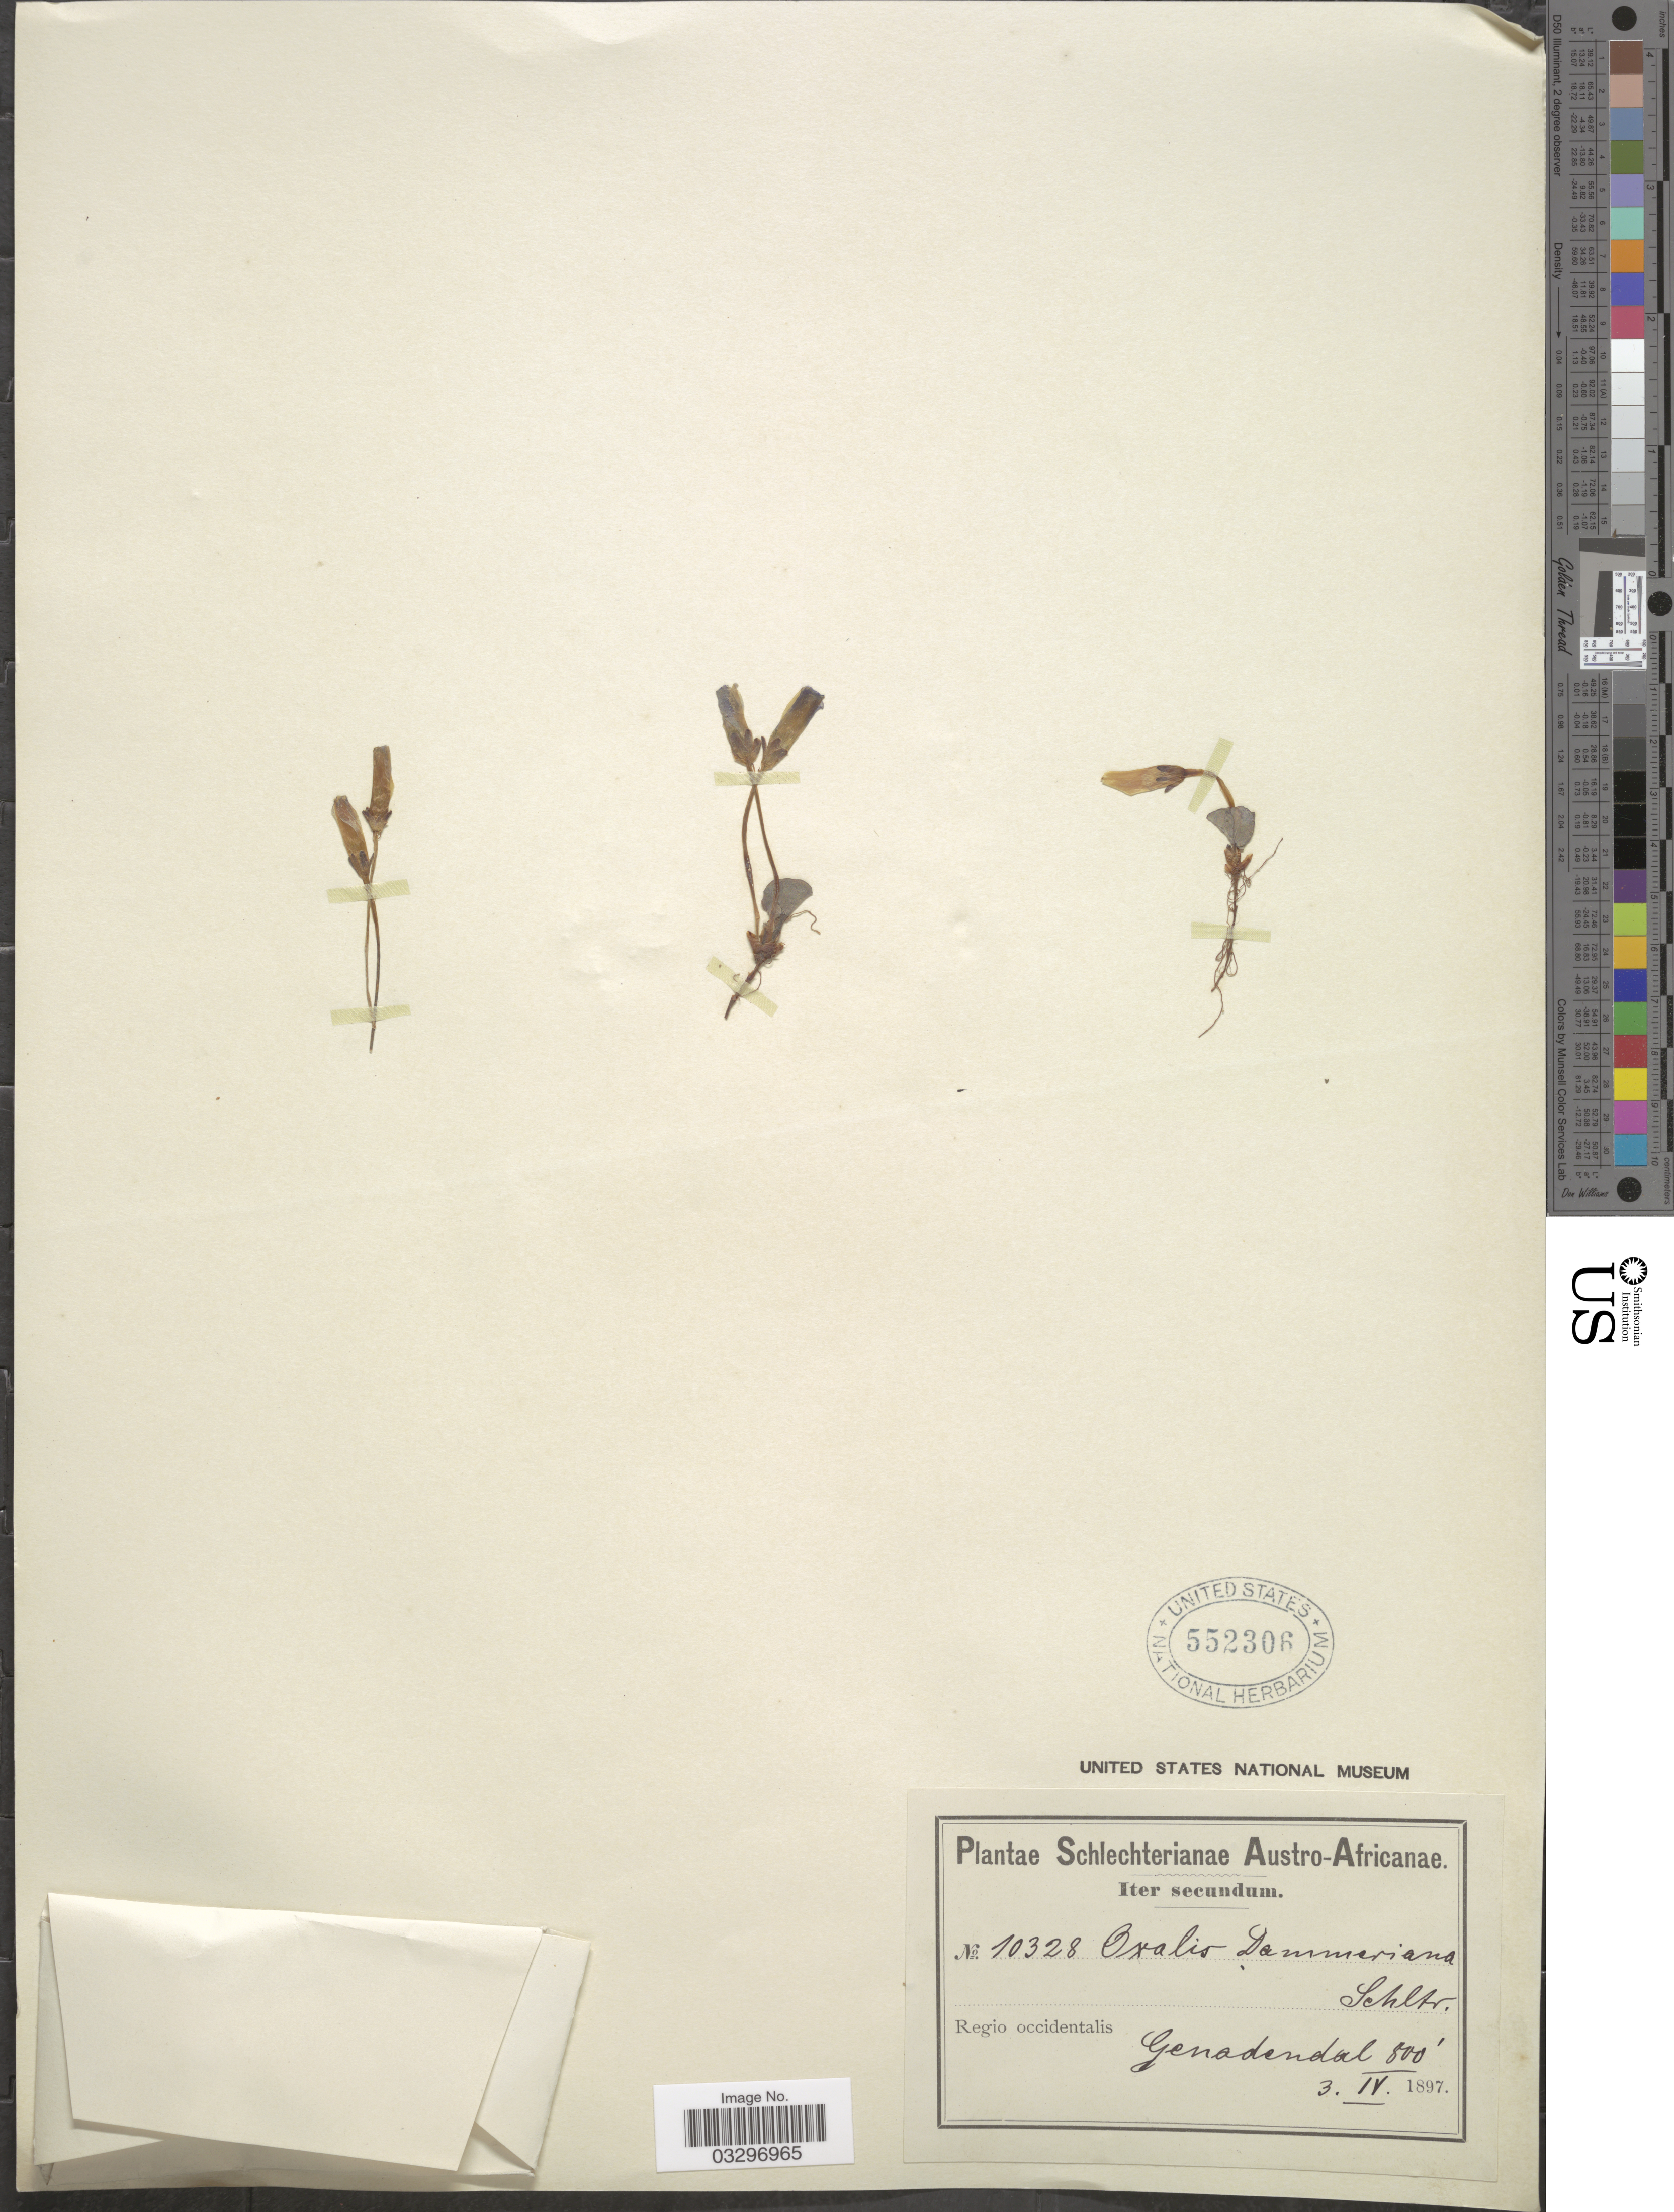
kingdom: Plantae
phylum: Tracheophyta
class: Magnoliopsida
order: Oxalidales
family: Oxalidaceae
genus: Oxalis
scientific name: Oxalis dammeriana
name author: Schltr.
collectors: Schlechter, --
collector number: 10328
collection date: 1897-04-03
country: South Africa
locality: Austro-Africanae. Regio occidentalis. Genadendal.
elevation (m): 244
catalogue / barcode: US 552306